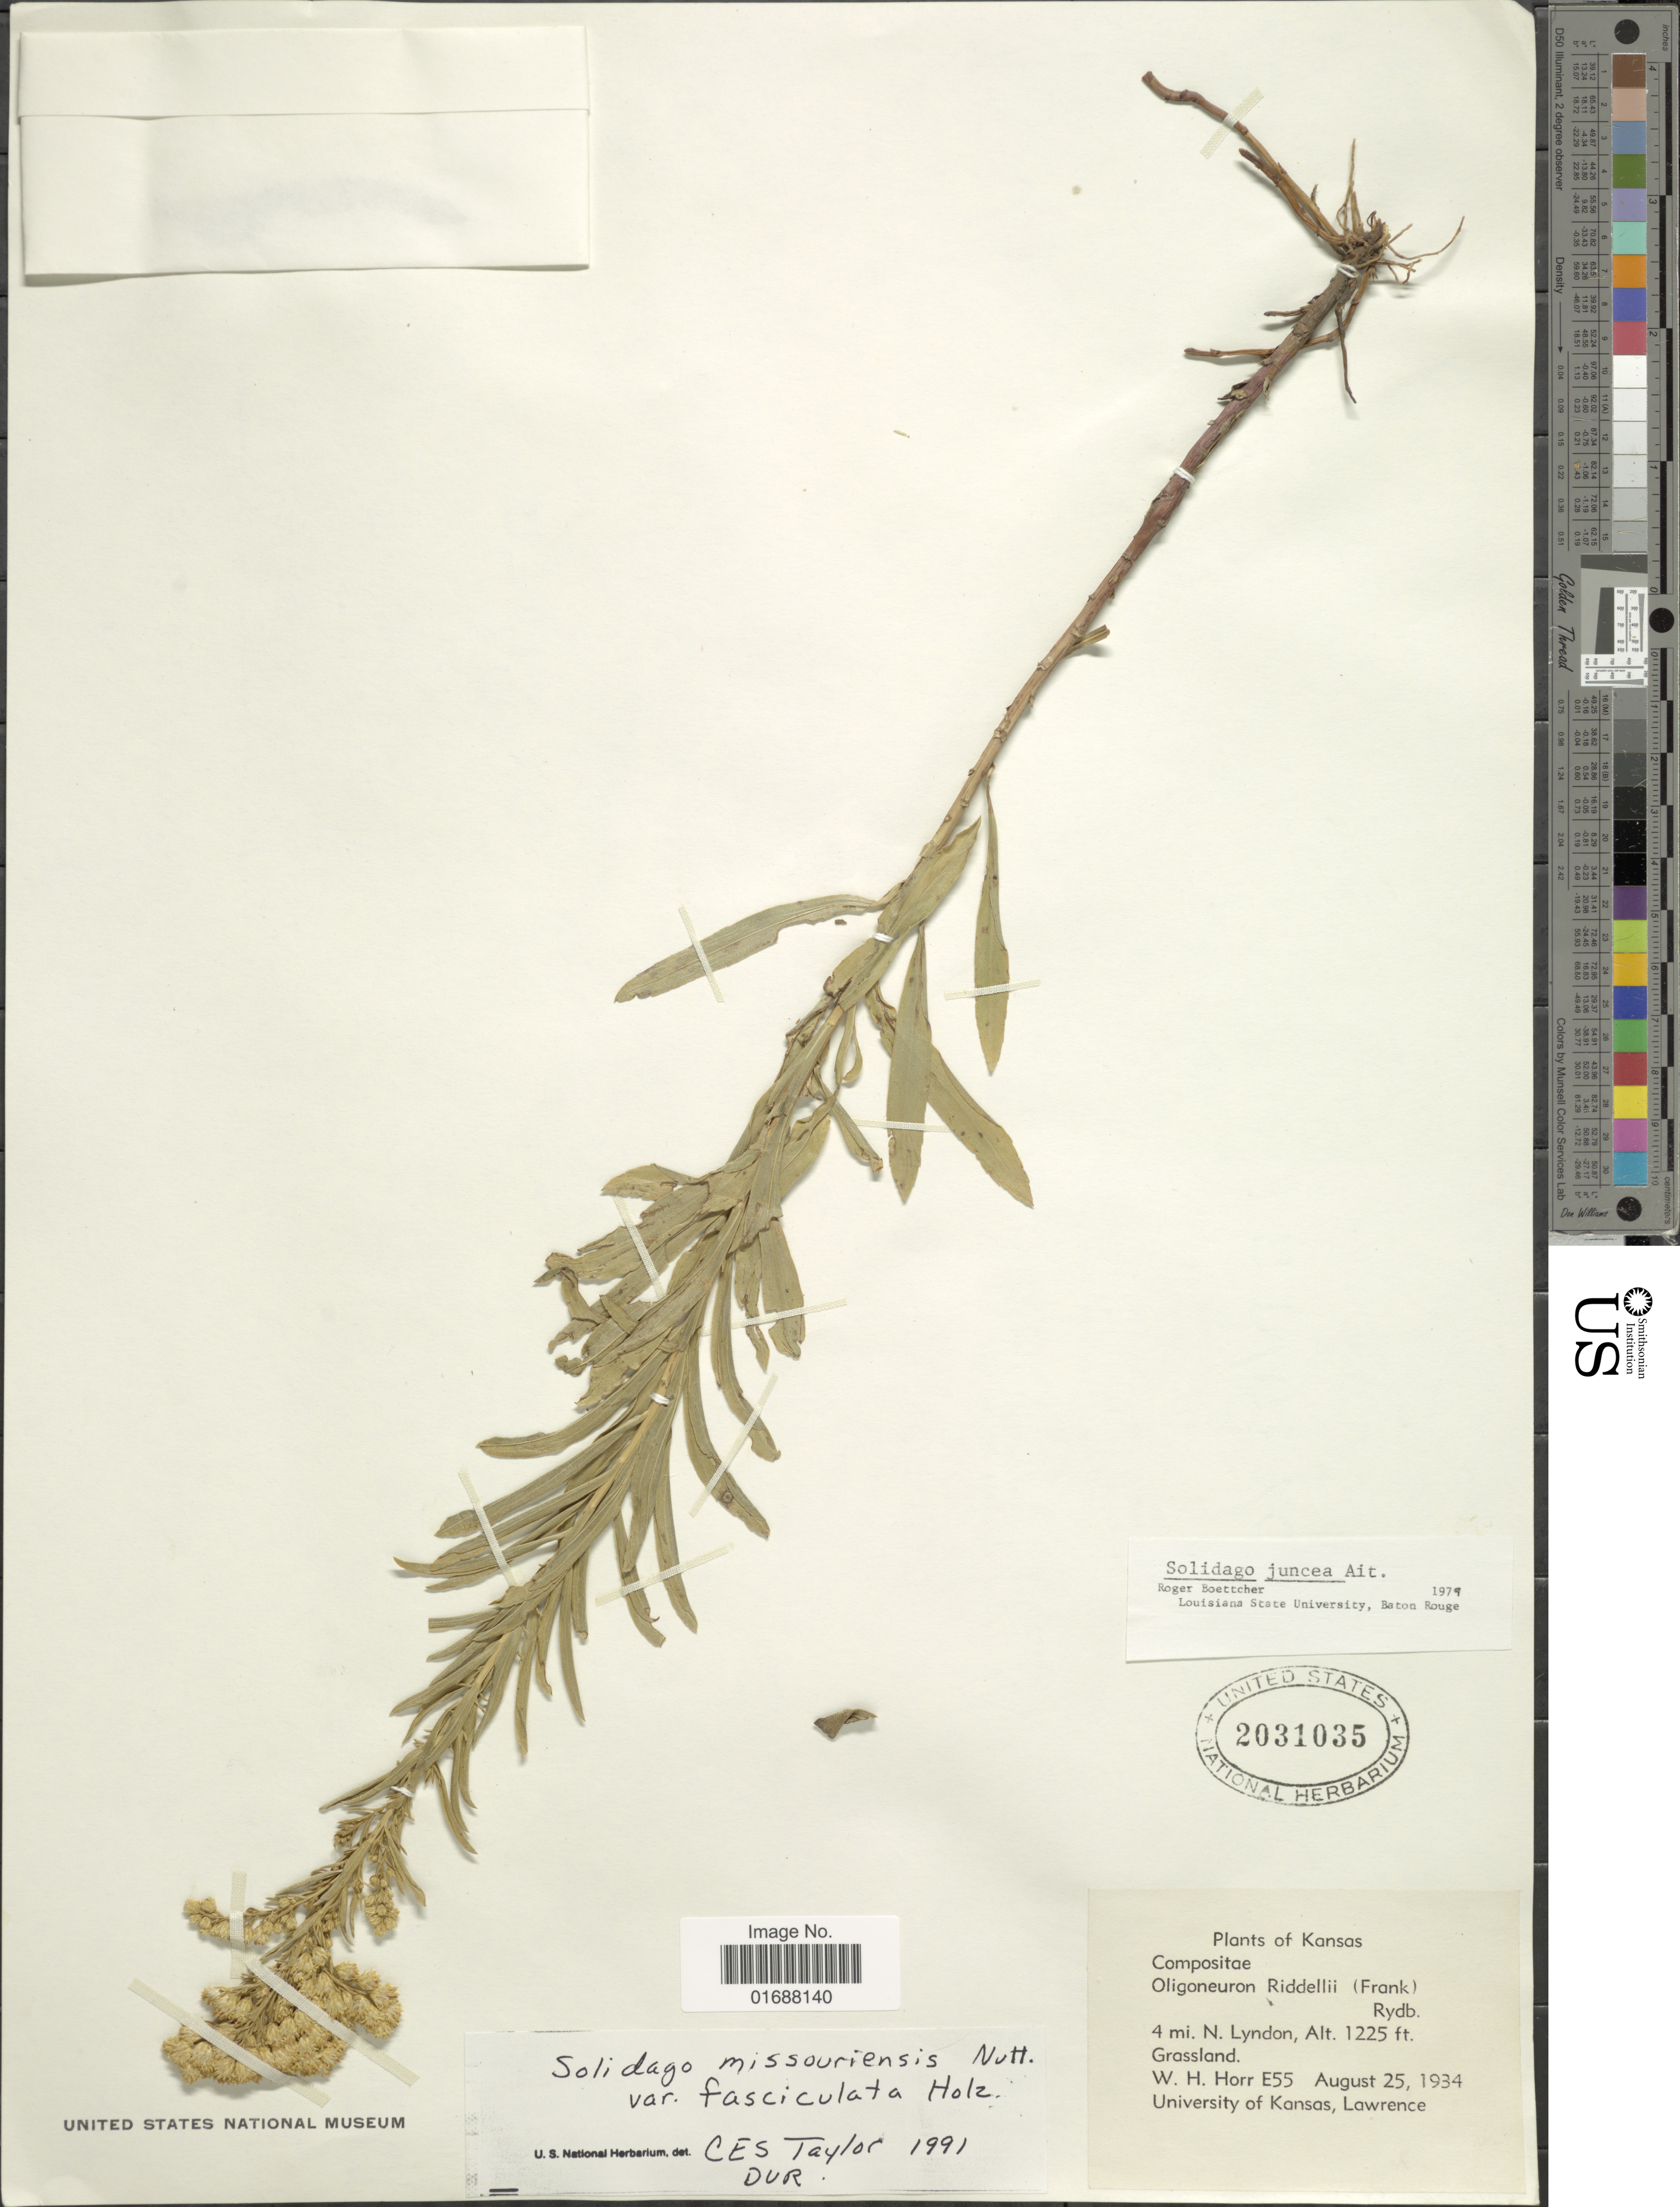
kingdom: Plantae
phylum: Tracheophyta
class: Magnoliopsida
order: Asterales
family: Asteraceae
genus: Solidago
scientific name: Solidago missouriensis var. fasciculata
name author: Holz.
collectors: W. H. Horr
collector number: E55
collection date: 1934-08-25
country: United States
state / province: Kansas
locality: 4 mi. N. Lyndon.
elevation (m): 373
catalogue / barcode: US 2031035